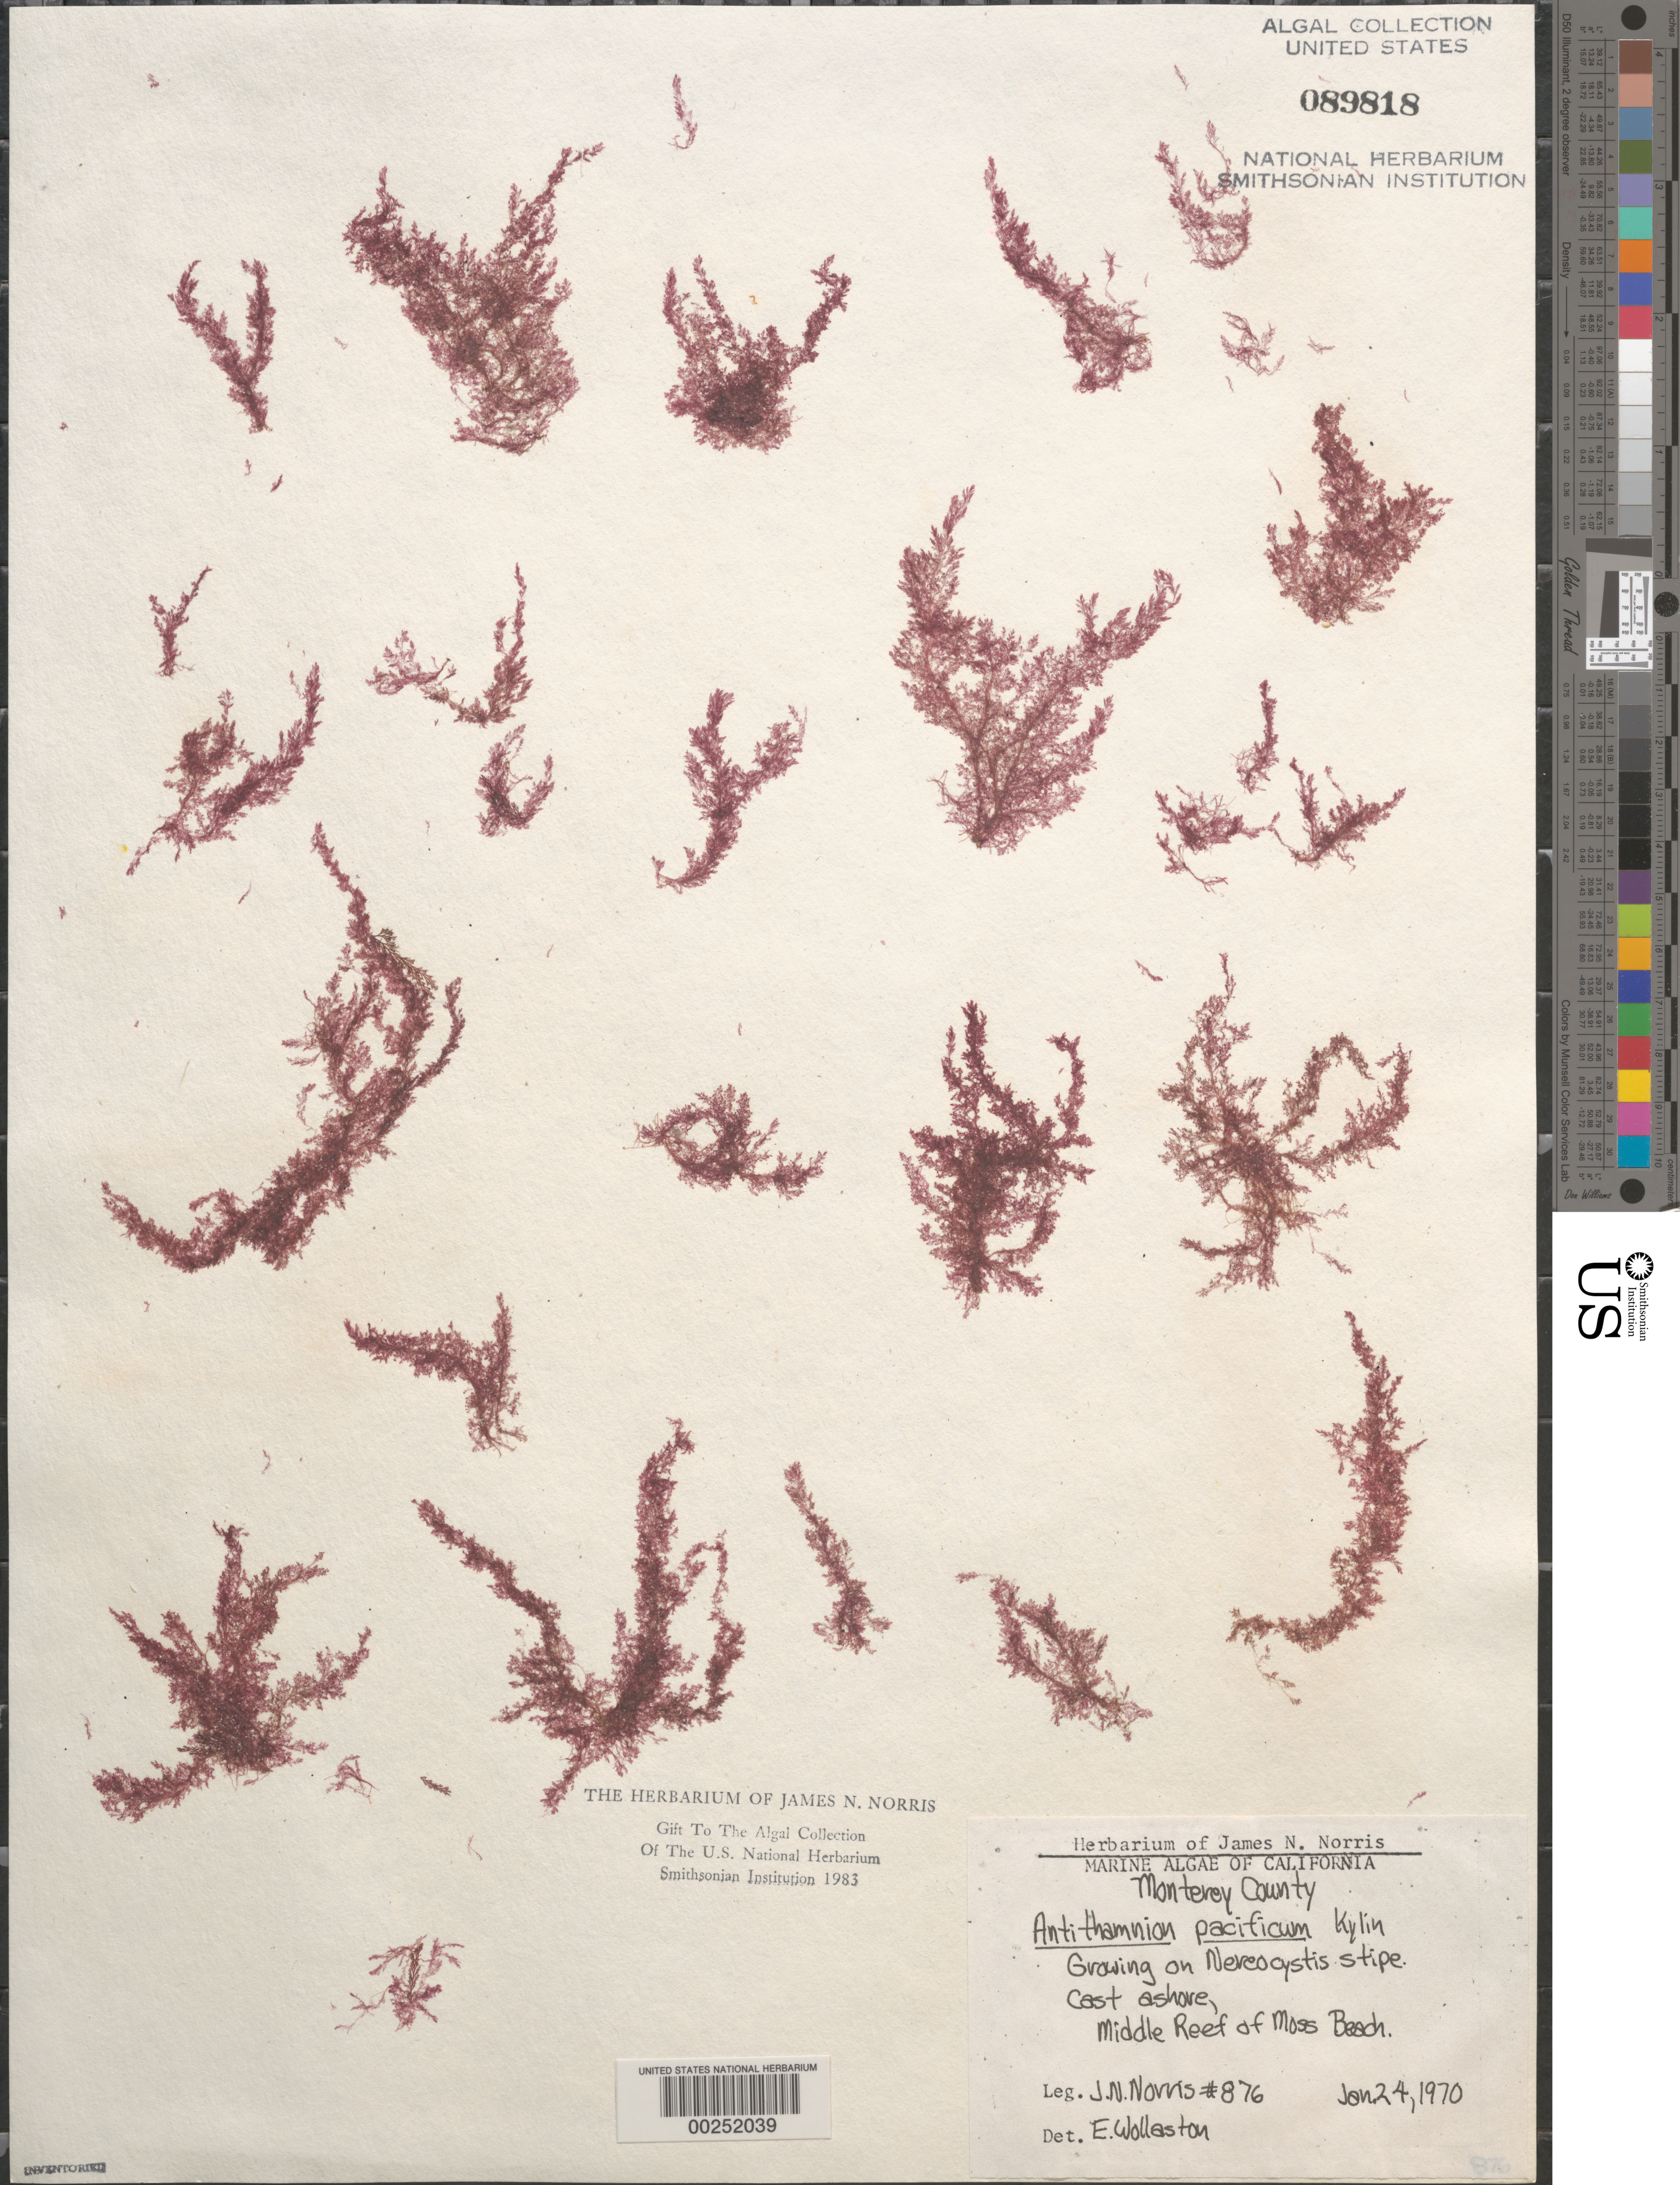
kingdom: Plantae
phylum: Rhodophyta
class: Florideophyceae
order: Ceramiales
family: Ceramiaceae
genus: Antithamnionella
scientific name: Antithamnionella pacifica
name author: (Harv.) Wollaston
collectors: J. N. Norris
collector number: JN-876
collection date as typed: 24 Jan 1970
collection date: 1970-01-24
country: United States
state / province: California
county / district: Monterey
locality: Middle Reef of Moss Beach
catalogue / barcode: US 89818